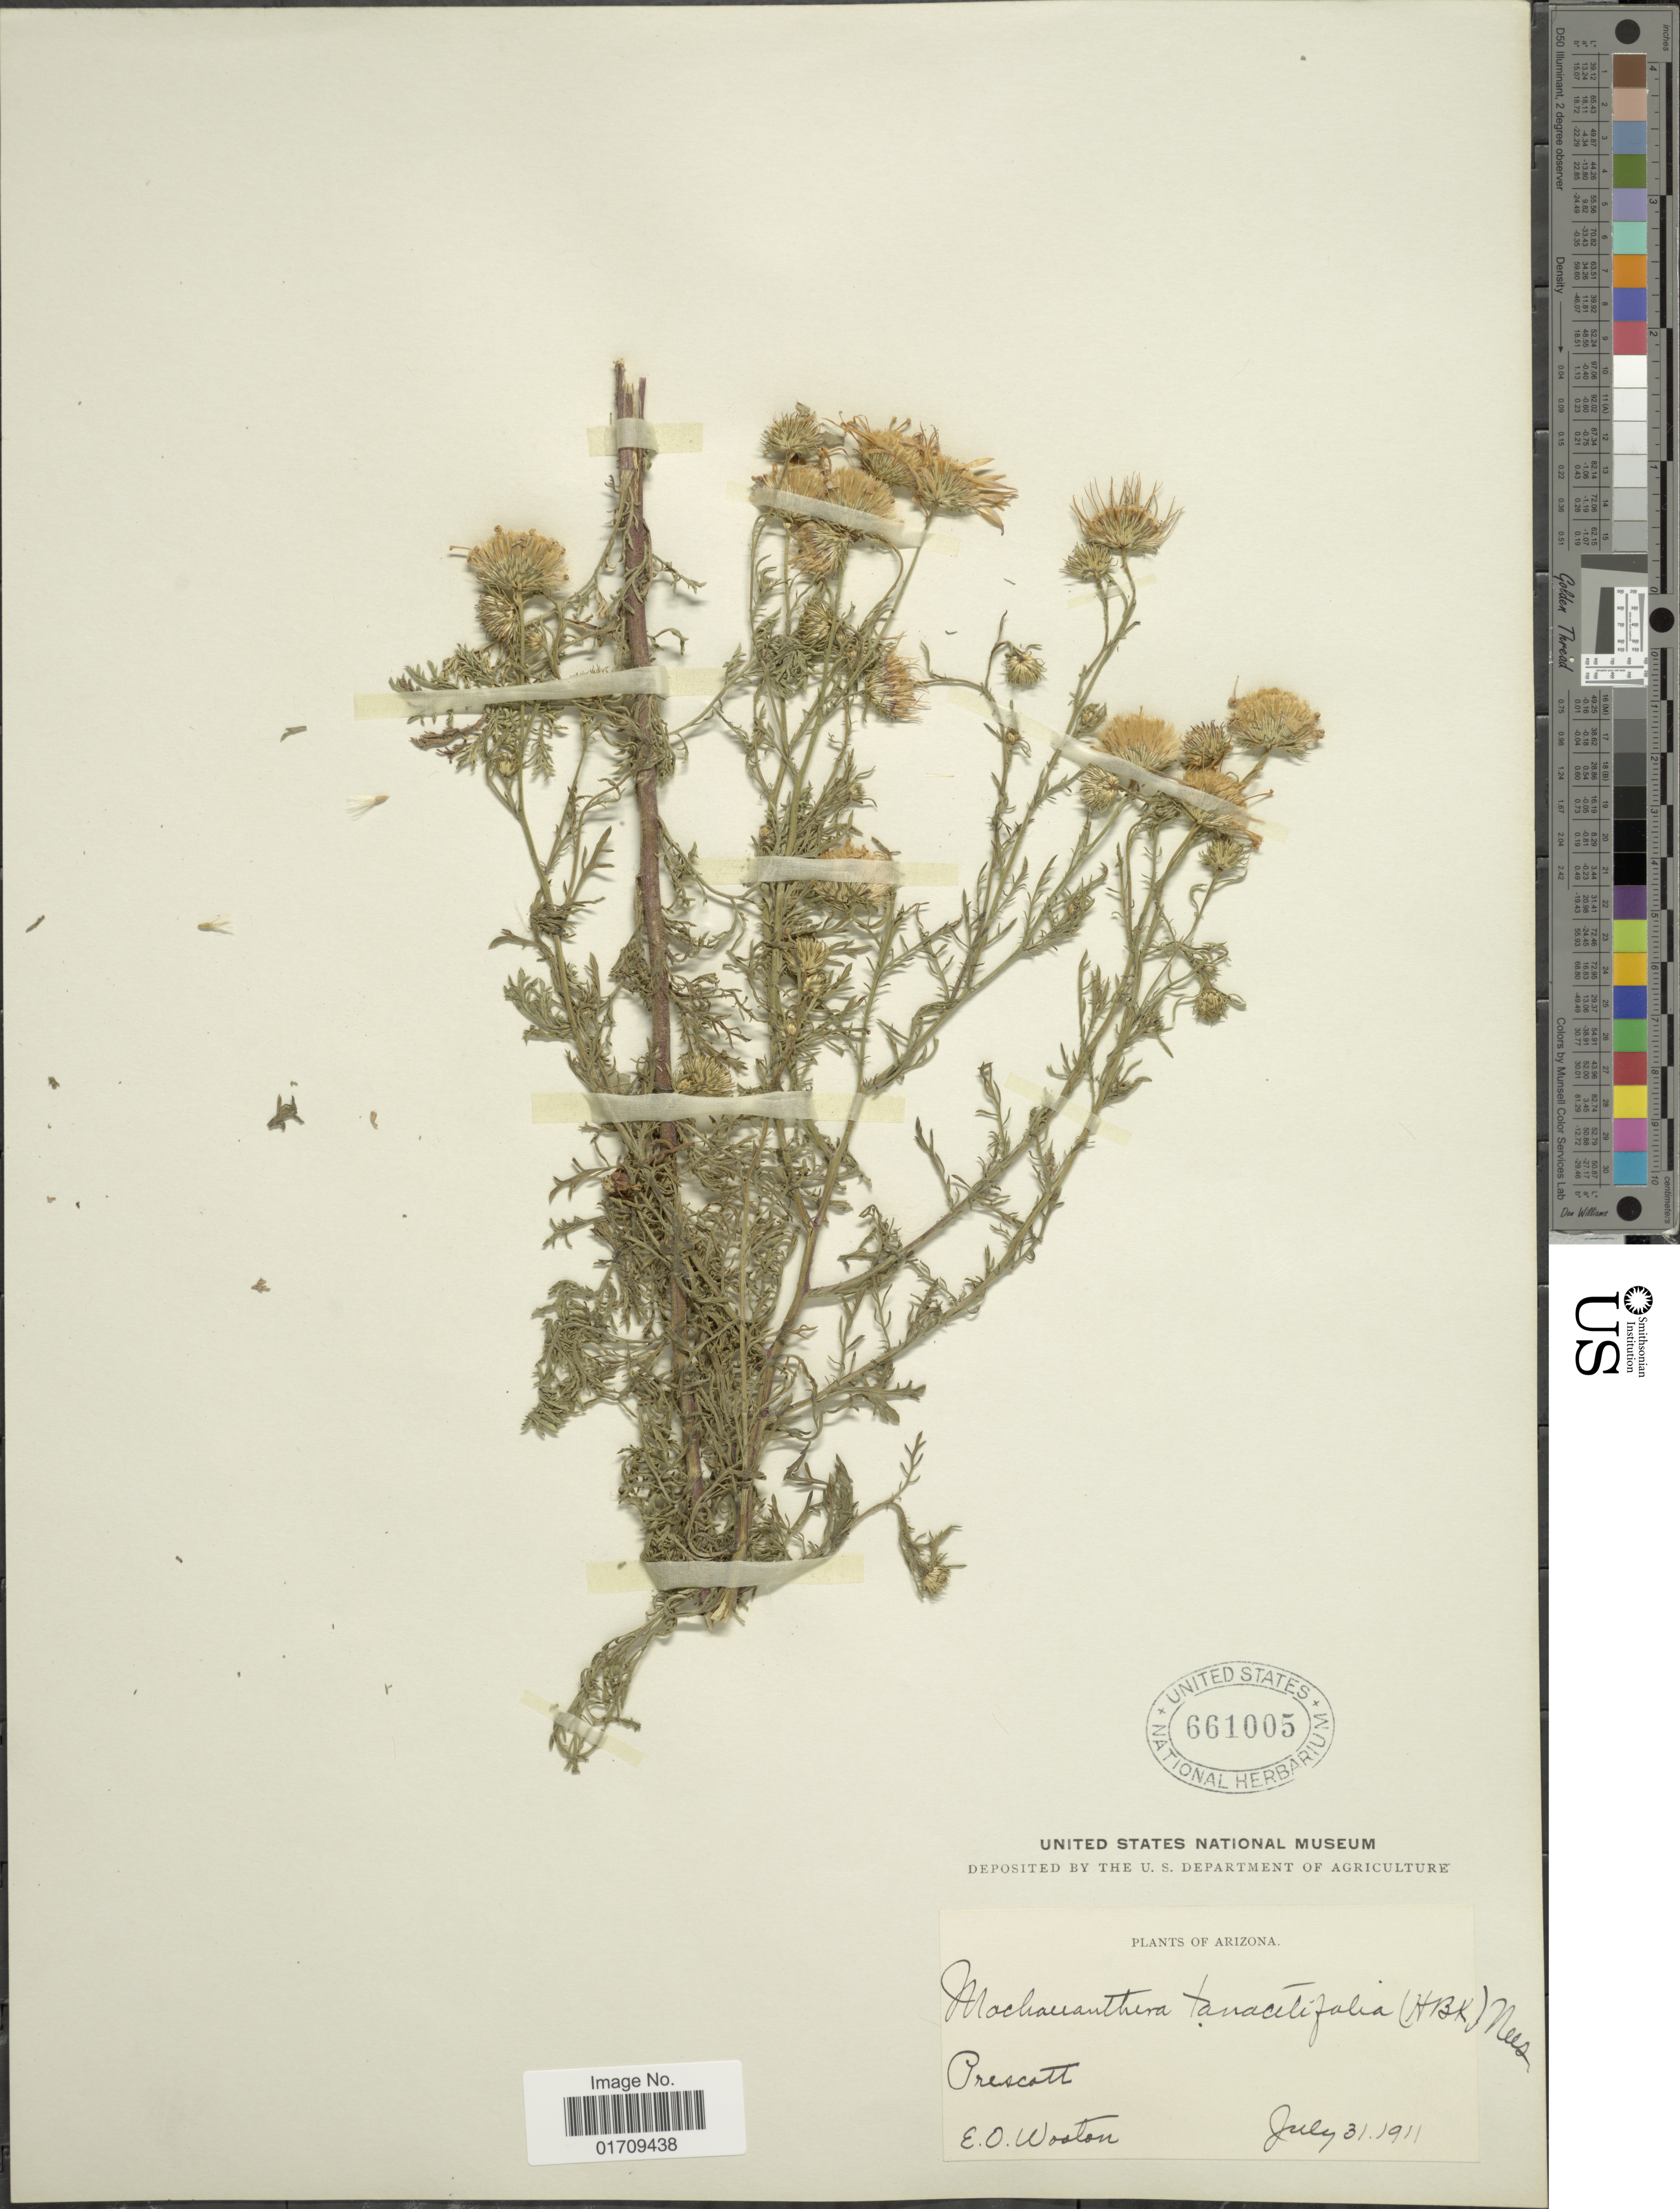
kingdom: Plantae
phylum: Tracheophyta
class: Magnoliopsida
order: Asterales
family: Asteraceae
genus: Machaeranthera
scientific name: Machaeranthera tanacetifolia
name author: (Kunth) Nees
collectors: E. O. Wooton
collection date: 1911-07-31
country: United States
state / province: Arizona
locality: Prescott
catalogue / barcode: US 661005